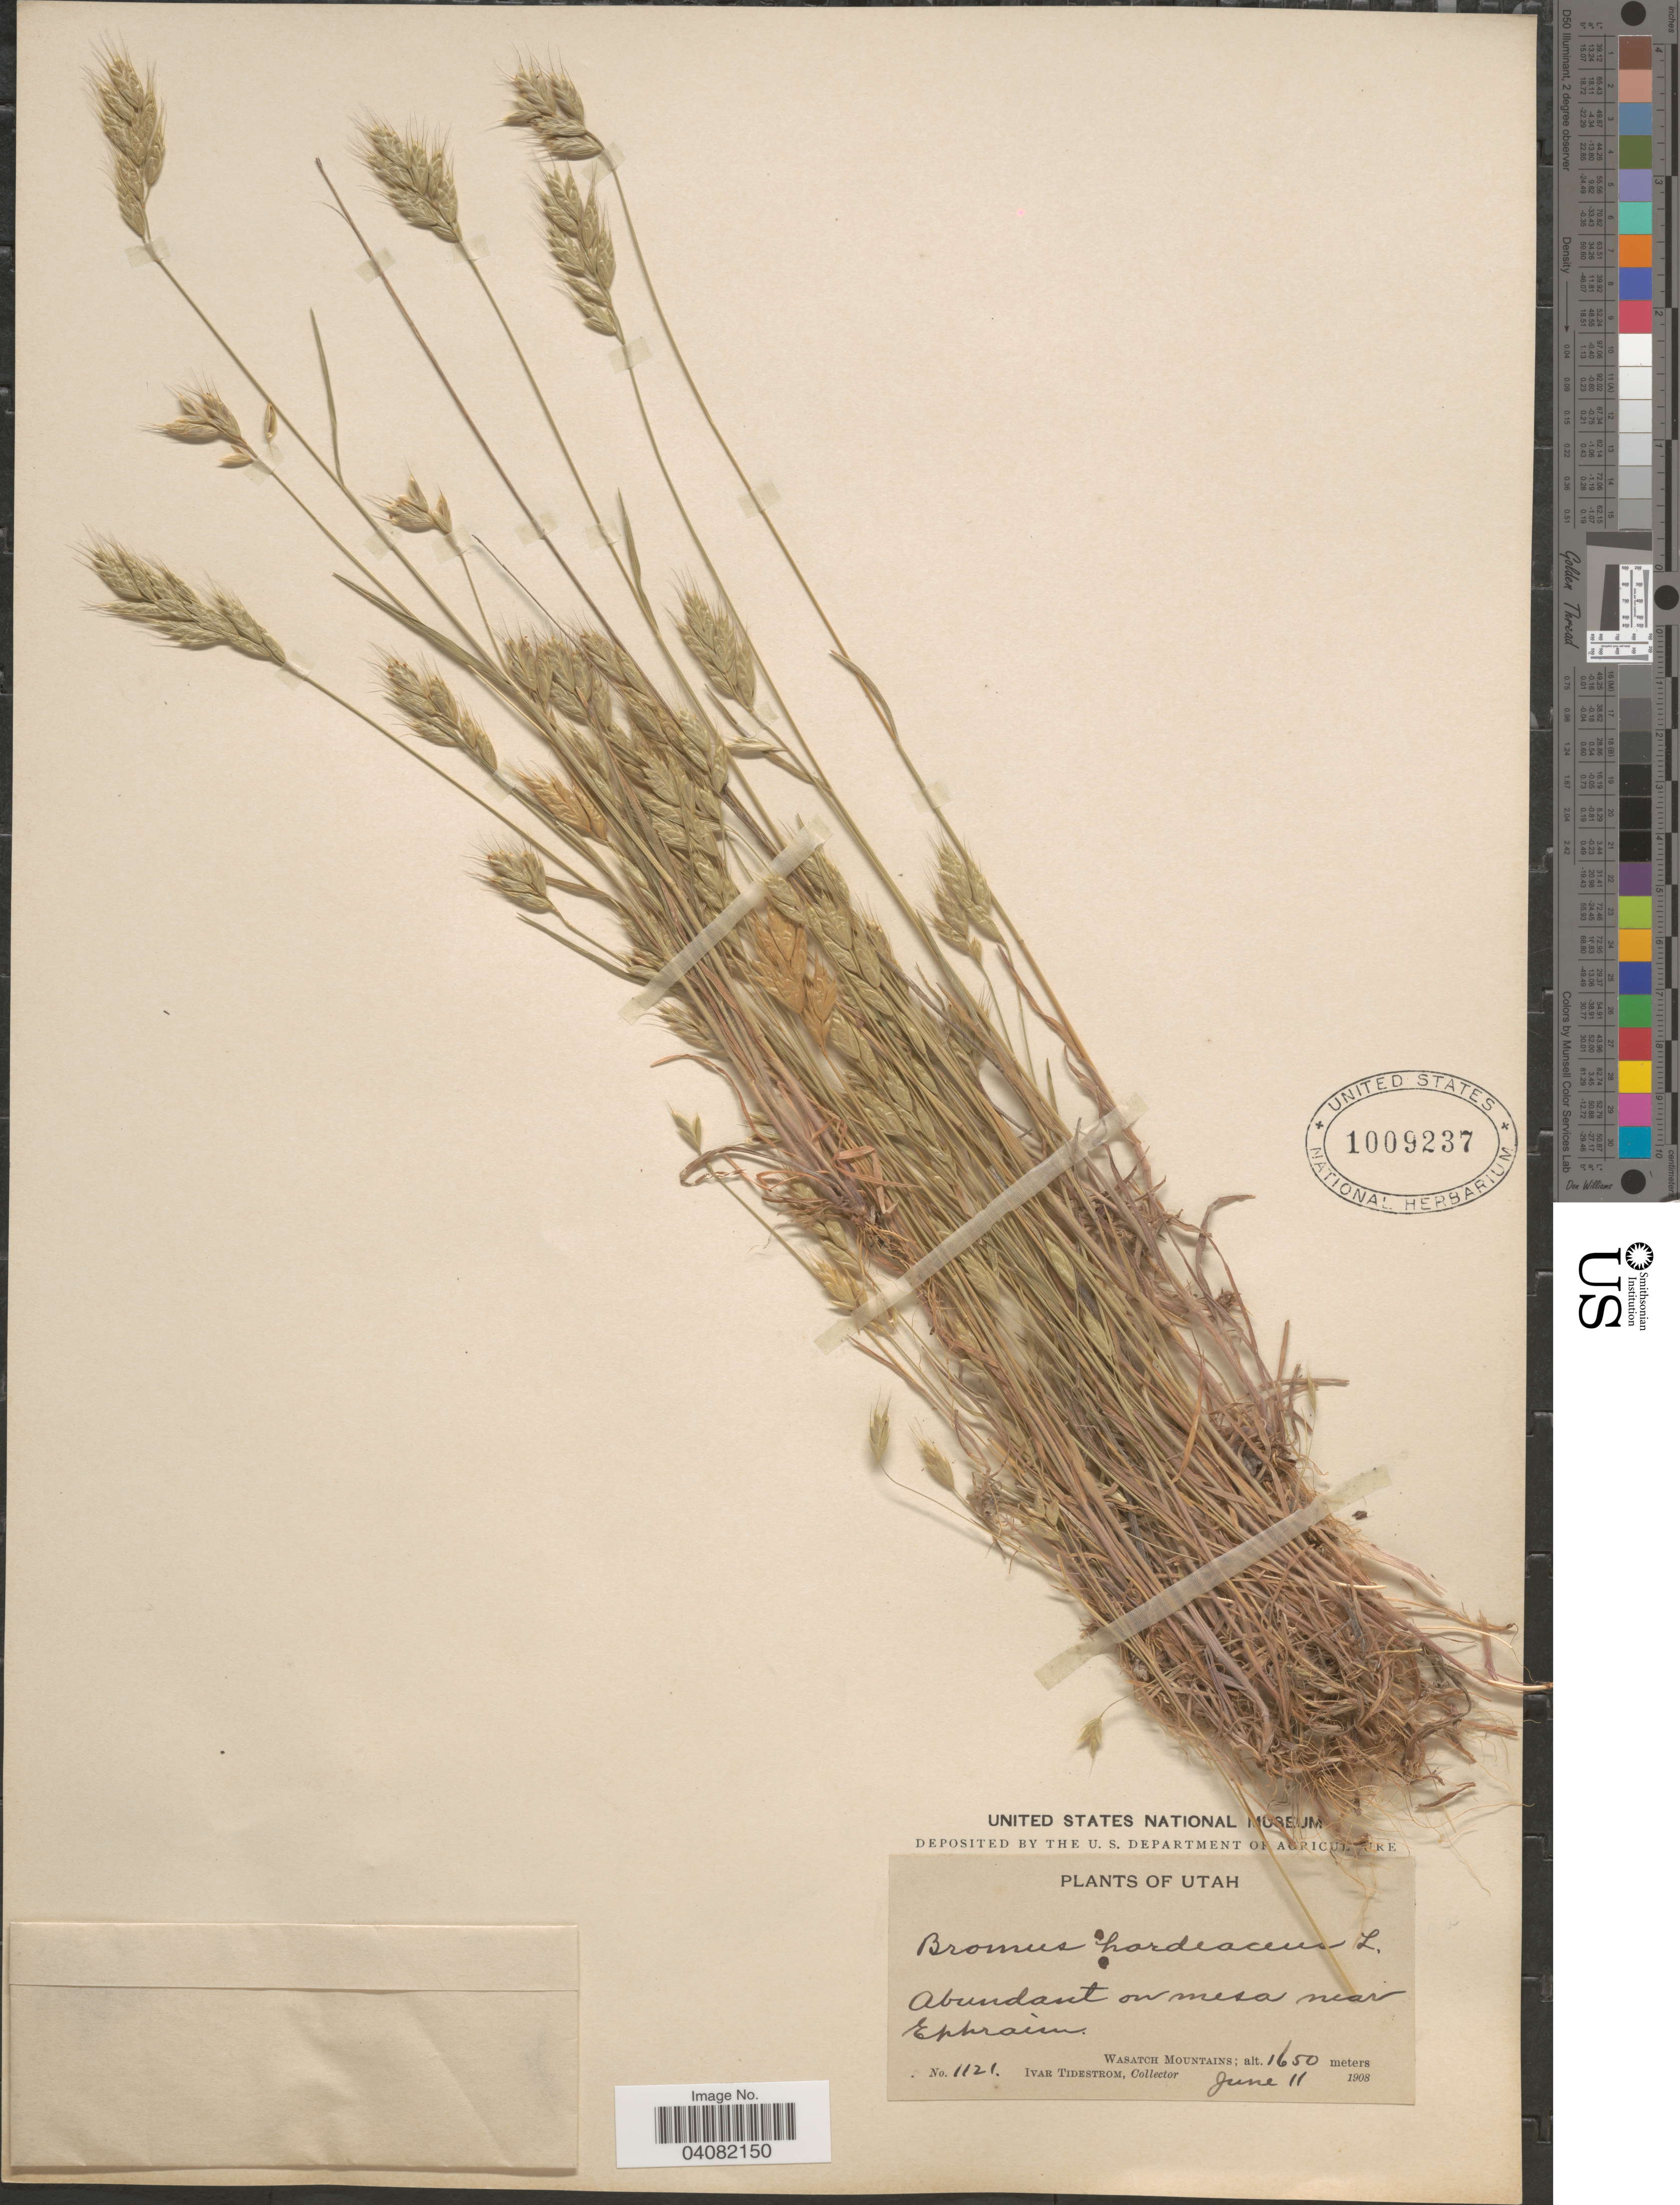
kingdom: Plantae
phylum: Tracheophyta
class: Liliopsida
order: Poales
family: Poaceae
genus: Bromus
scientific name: Bromus hordeaceus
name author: L.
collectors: I. F. Tidestrom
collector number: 1121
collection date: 1908-06-11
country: United States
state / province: Utah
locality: On mesa near Ephraim. Wasatch Mountains.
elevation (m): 1650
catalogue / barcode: US 1009237